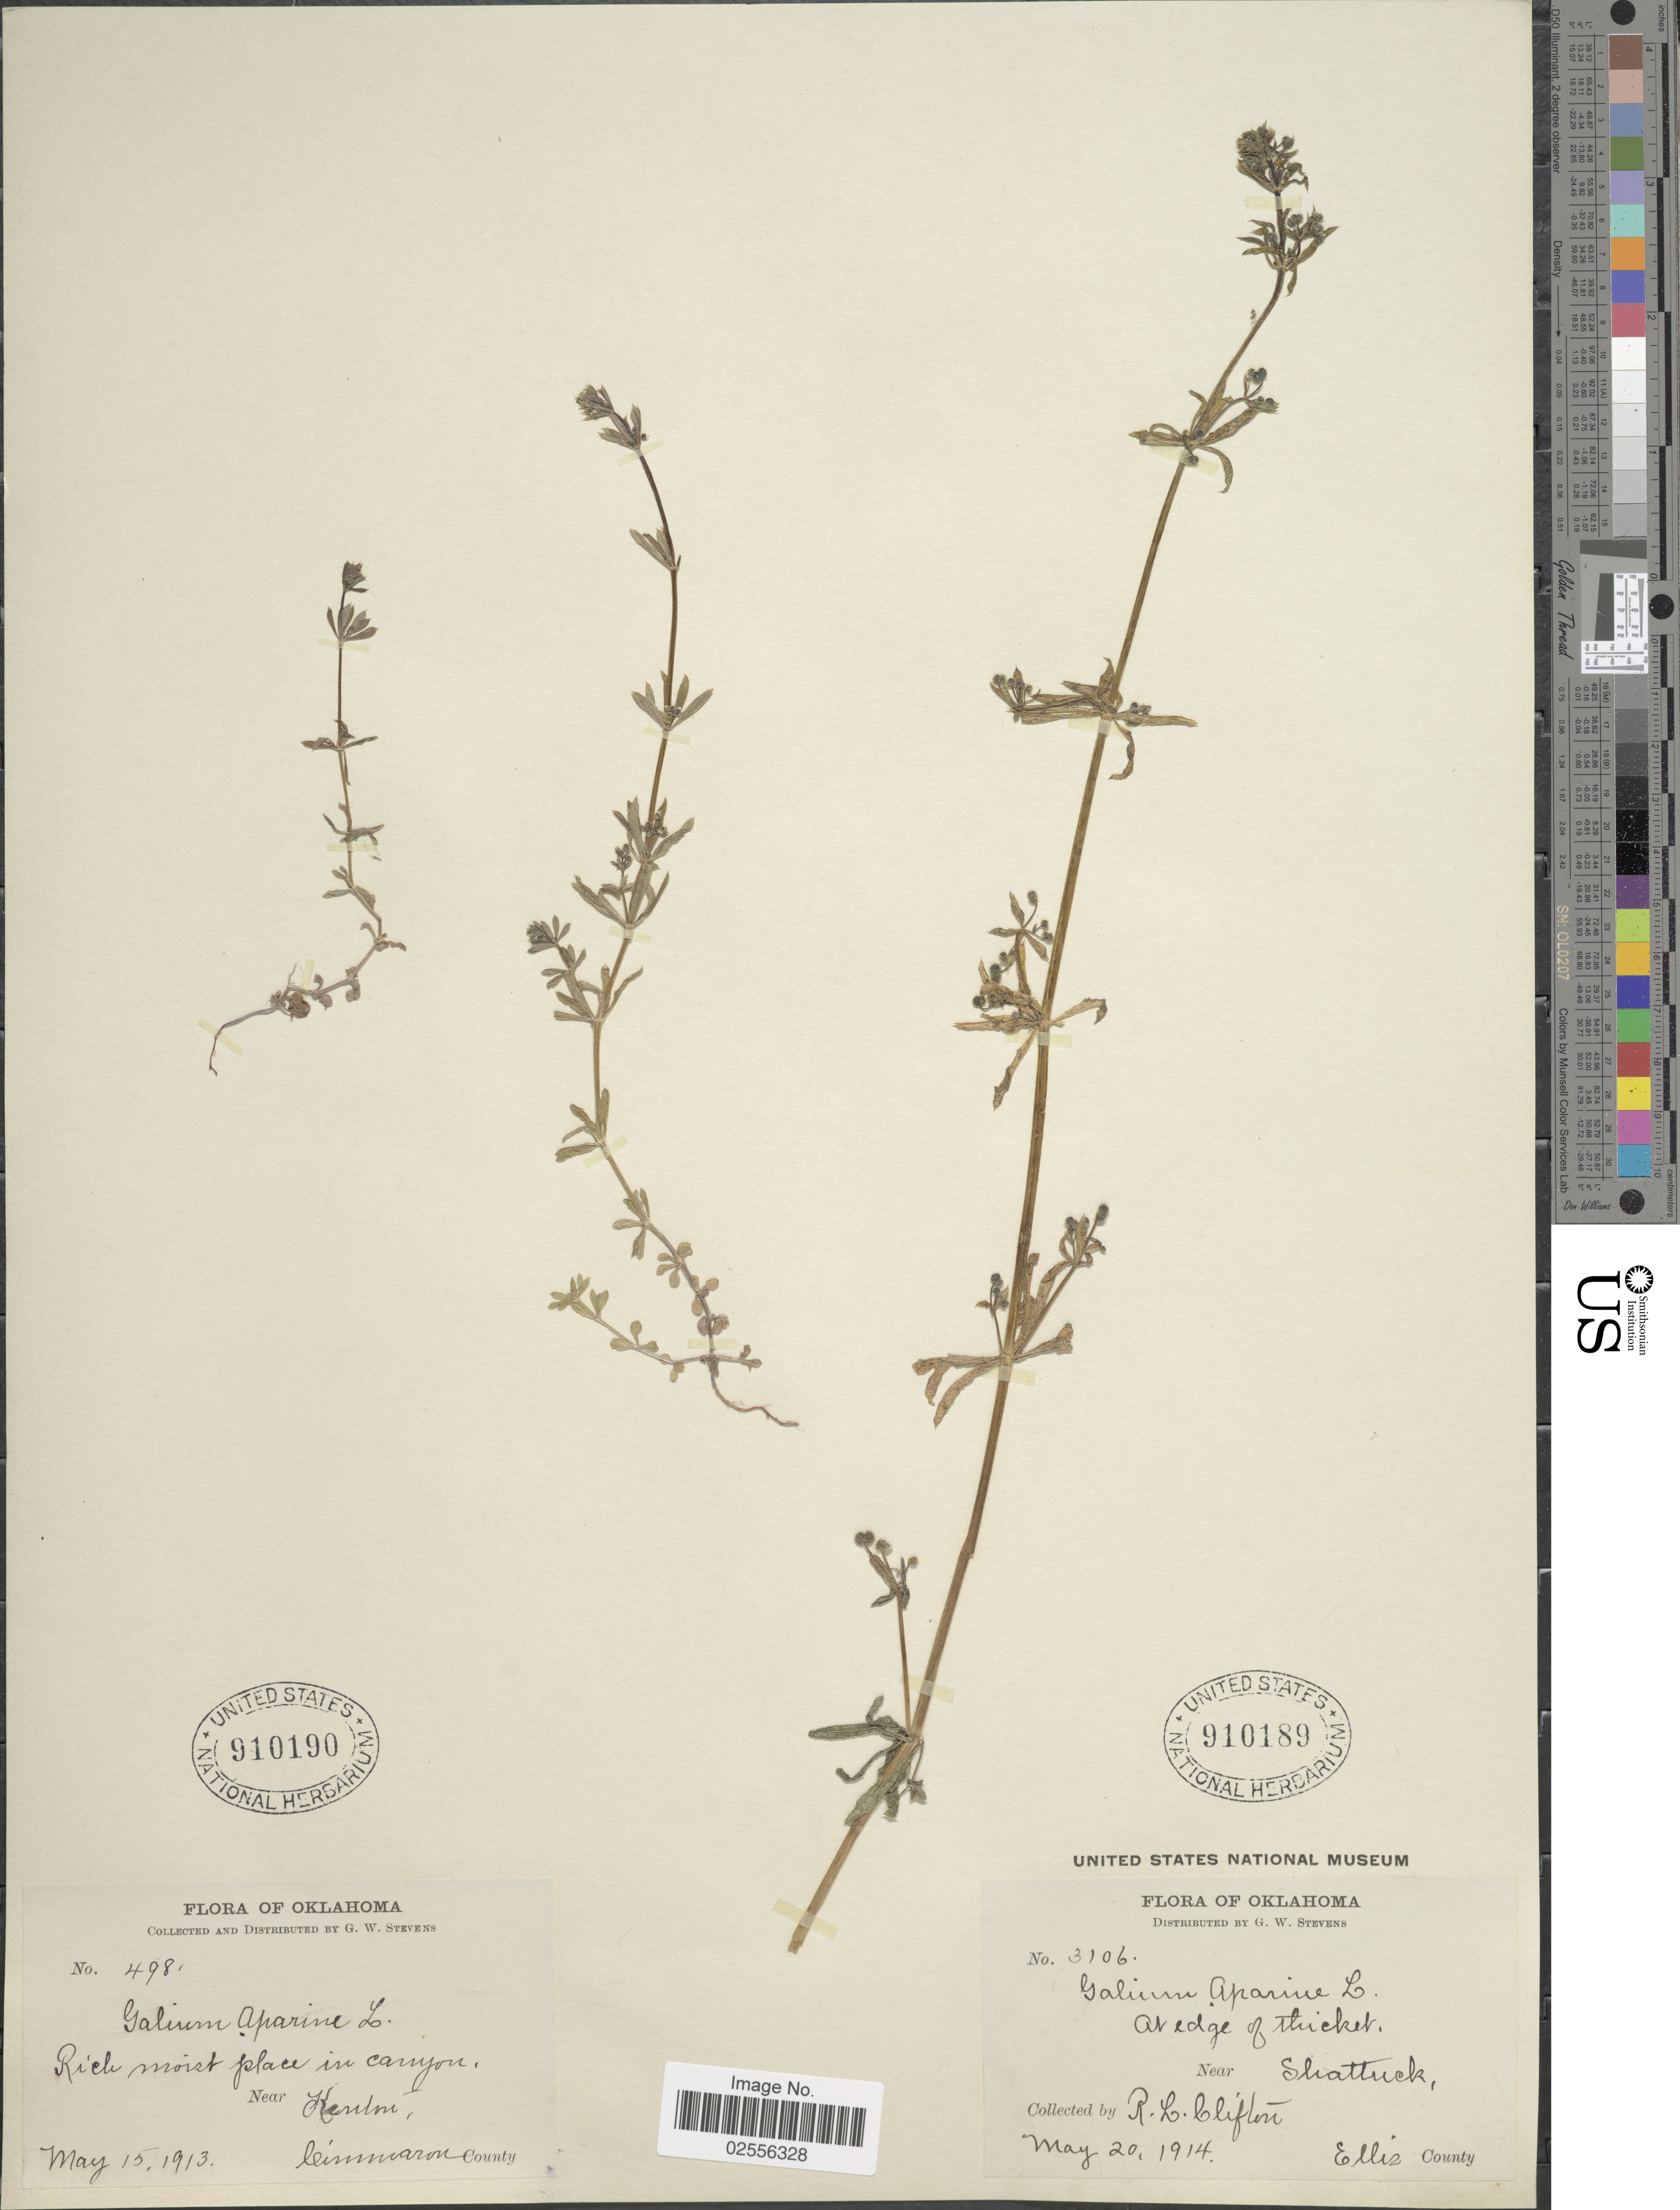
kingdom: Plantae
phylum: Tracheophyta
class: Magnoliopsida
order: Gentianales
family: Rubiaceae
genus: Galium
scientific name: Galium aparine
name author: L.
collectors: G. W. Stevens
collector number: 498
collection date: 1913-05-15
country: United States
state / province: Oklahoma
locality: Near Kenton, Cimmaron County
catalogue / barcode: US 910190-2